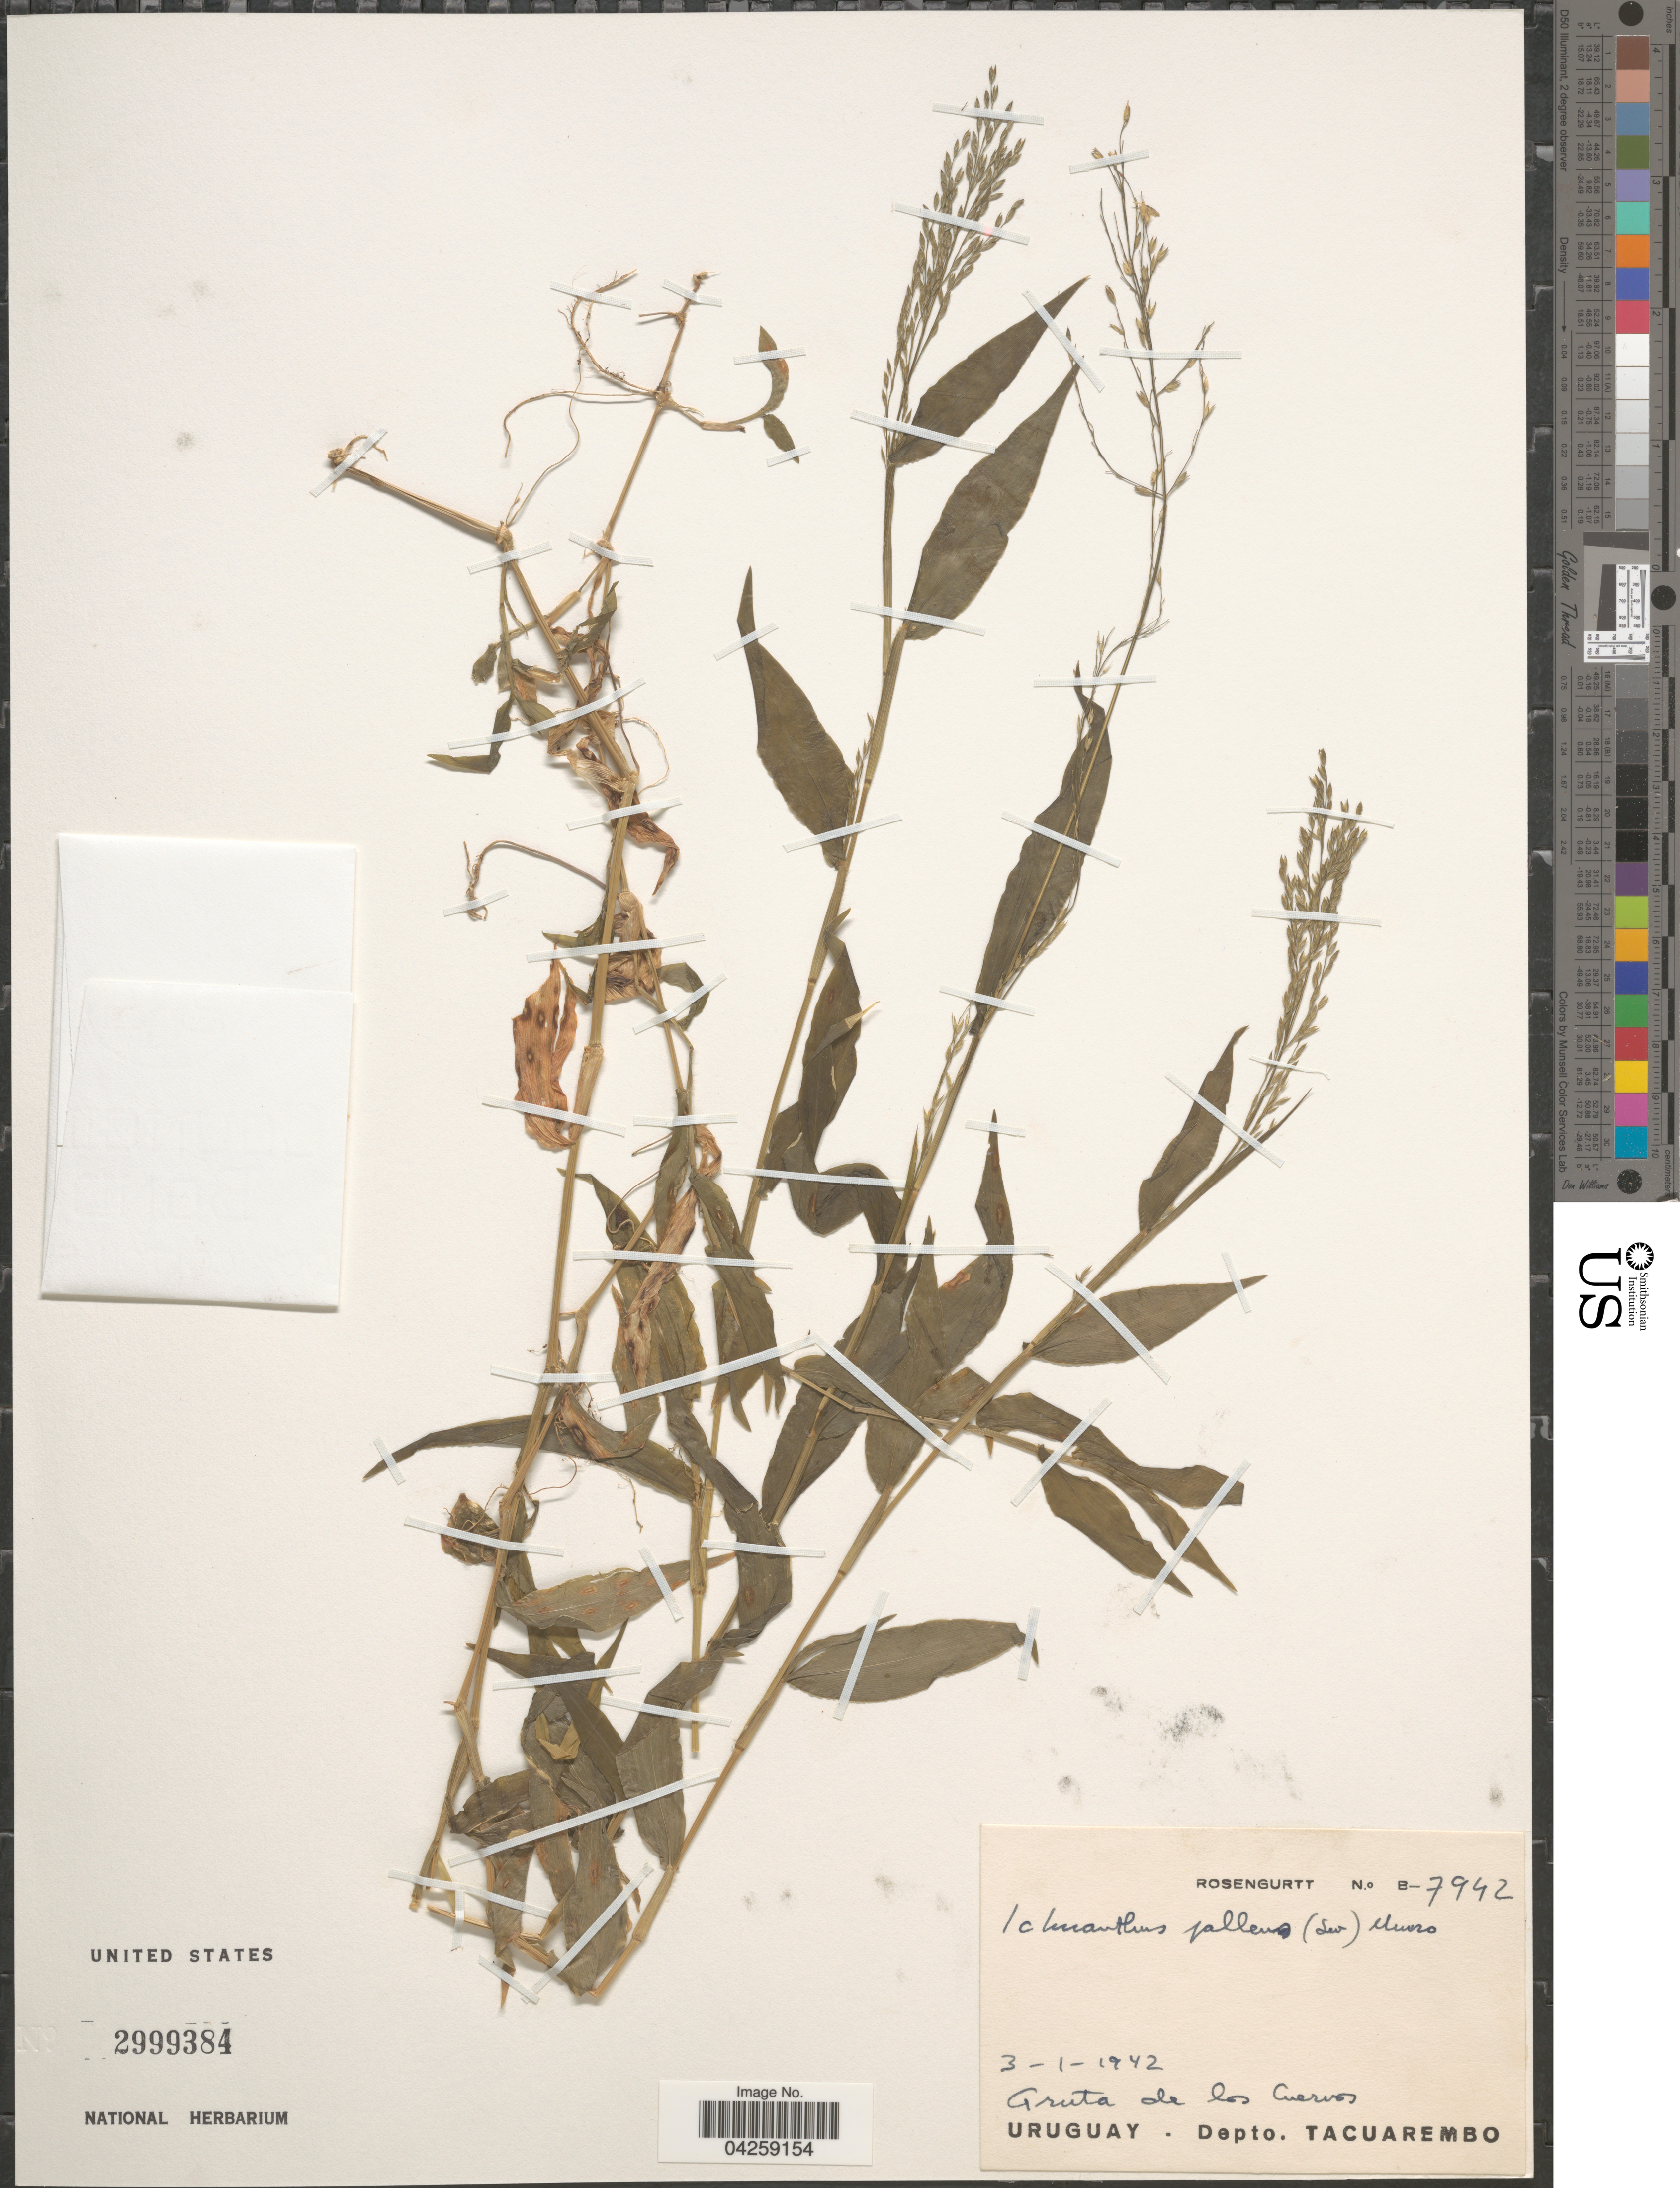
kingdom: Plantae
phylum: Tracheophyta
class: Liliopsida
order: Poales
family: Poaceae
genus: Ichnanthus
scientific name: Ichnanthus pallens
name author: (Sw.) Munro ex Benth.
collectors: Rosengurtt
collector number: B-7942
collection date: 1942-01-03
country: Uruguay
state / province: Tacuarembó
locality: Gruta de los Cuervos. Depto. Tacuarembo.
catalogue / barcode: US 2999384